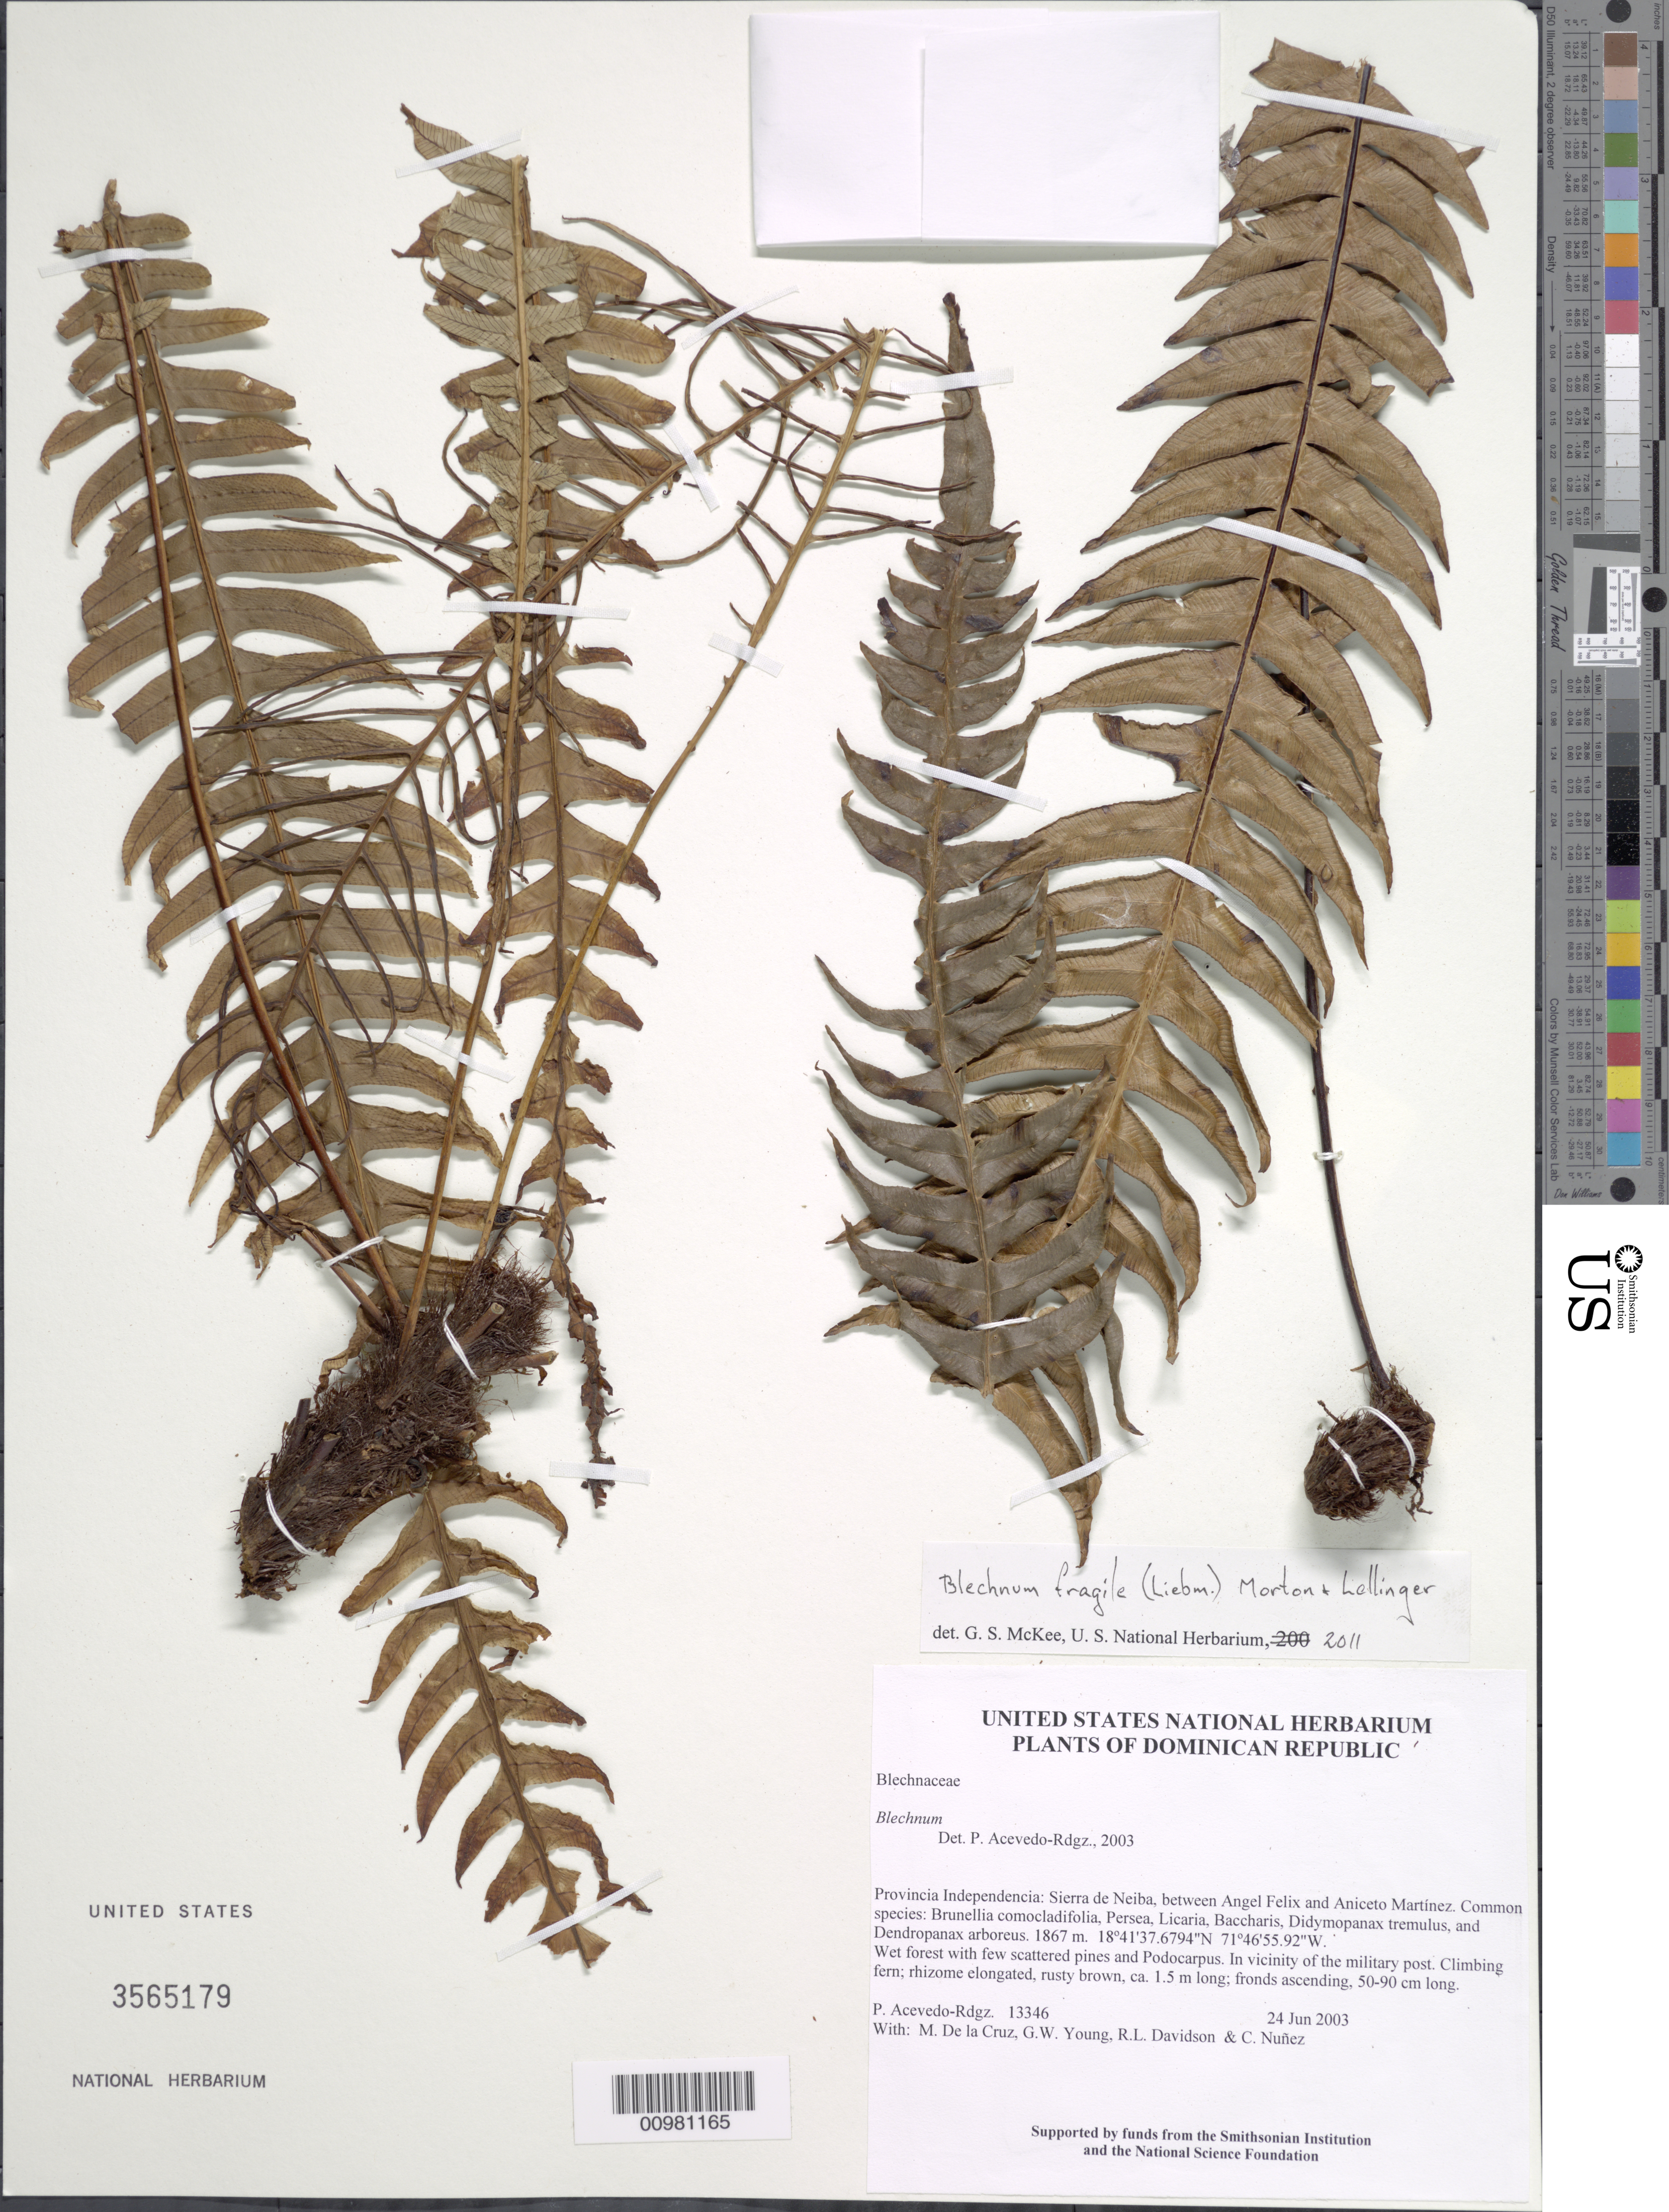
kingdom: Plantae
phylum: Tracheophyta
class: Polypodiopsida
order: Polypodiales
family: Blechnaceae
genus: Blechnum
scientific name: Blechnum fragile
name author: (Liebm.) C.V. Morton & Lellinger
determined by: McKee, G. S., (US), NMNH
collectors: P. Acevedo-Rodr., M. de la Cruz, J. Rawlins, G. Young, R. Davidson & C. Nunez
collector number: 13346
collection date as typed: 24 Jun 2003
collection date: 2003-06-24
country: Dominican Republic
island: Hispaniola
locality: Provincia Independencia: Sierra de Neiba, between Angel Felix and Aniceto Martínez. Common species: Brunellia comocladifolia, Persea, Licaria, Baccharis, Didymopanax tremulus, and Dendropanax arboreus.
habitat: Wet forest with few scattered pines and Podocarpus. In vicinity of the military post.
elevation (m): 1867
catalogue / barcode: US 3565179